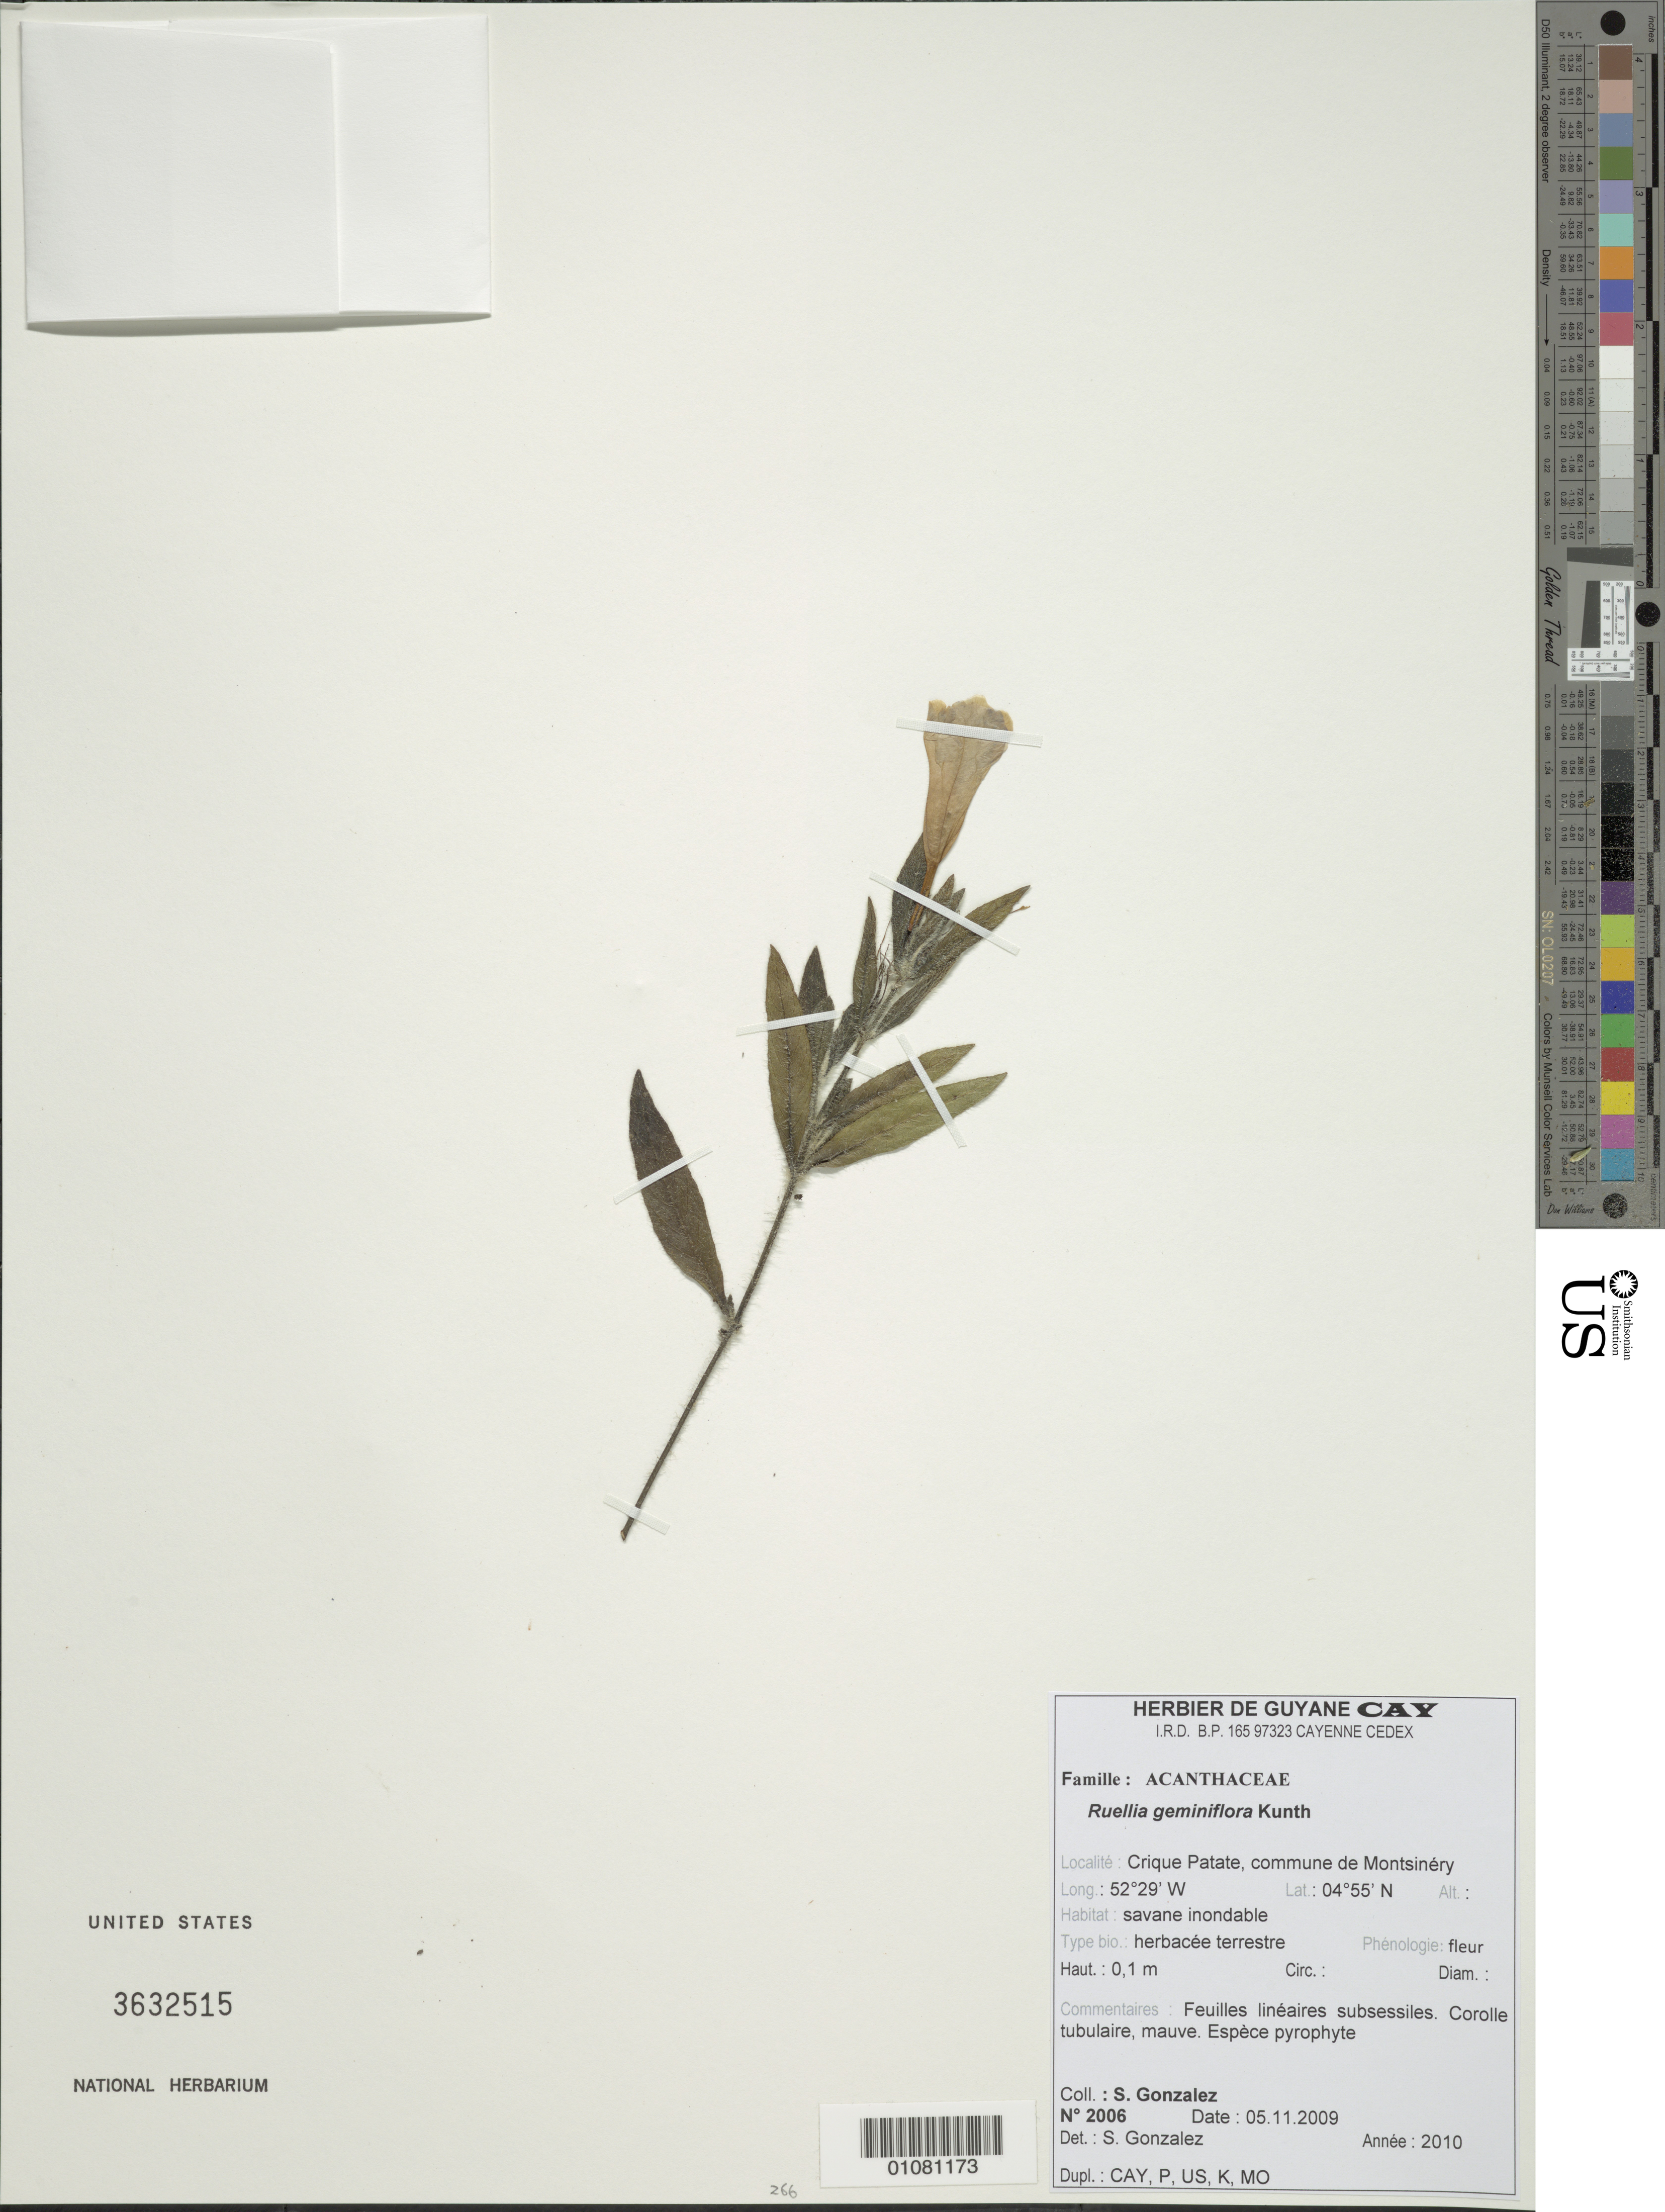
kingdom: Plantae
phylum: Tracheophyta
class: Magnoliopsida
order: Lamiales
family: Acanthaceae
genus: Ruellia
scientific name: Ruellia geminiflora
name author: Kunth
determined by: Gonzalez, Sophie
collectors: S. Gonzalez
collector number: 2006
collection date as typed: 5-Nov-09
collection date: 2009-11-05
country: French Guiana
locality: Crique Patate, commune de Montsinéry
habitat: Savane inondable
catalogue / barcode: US 3632515